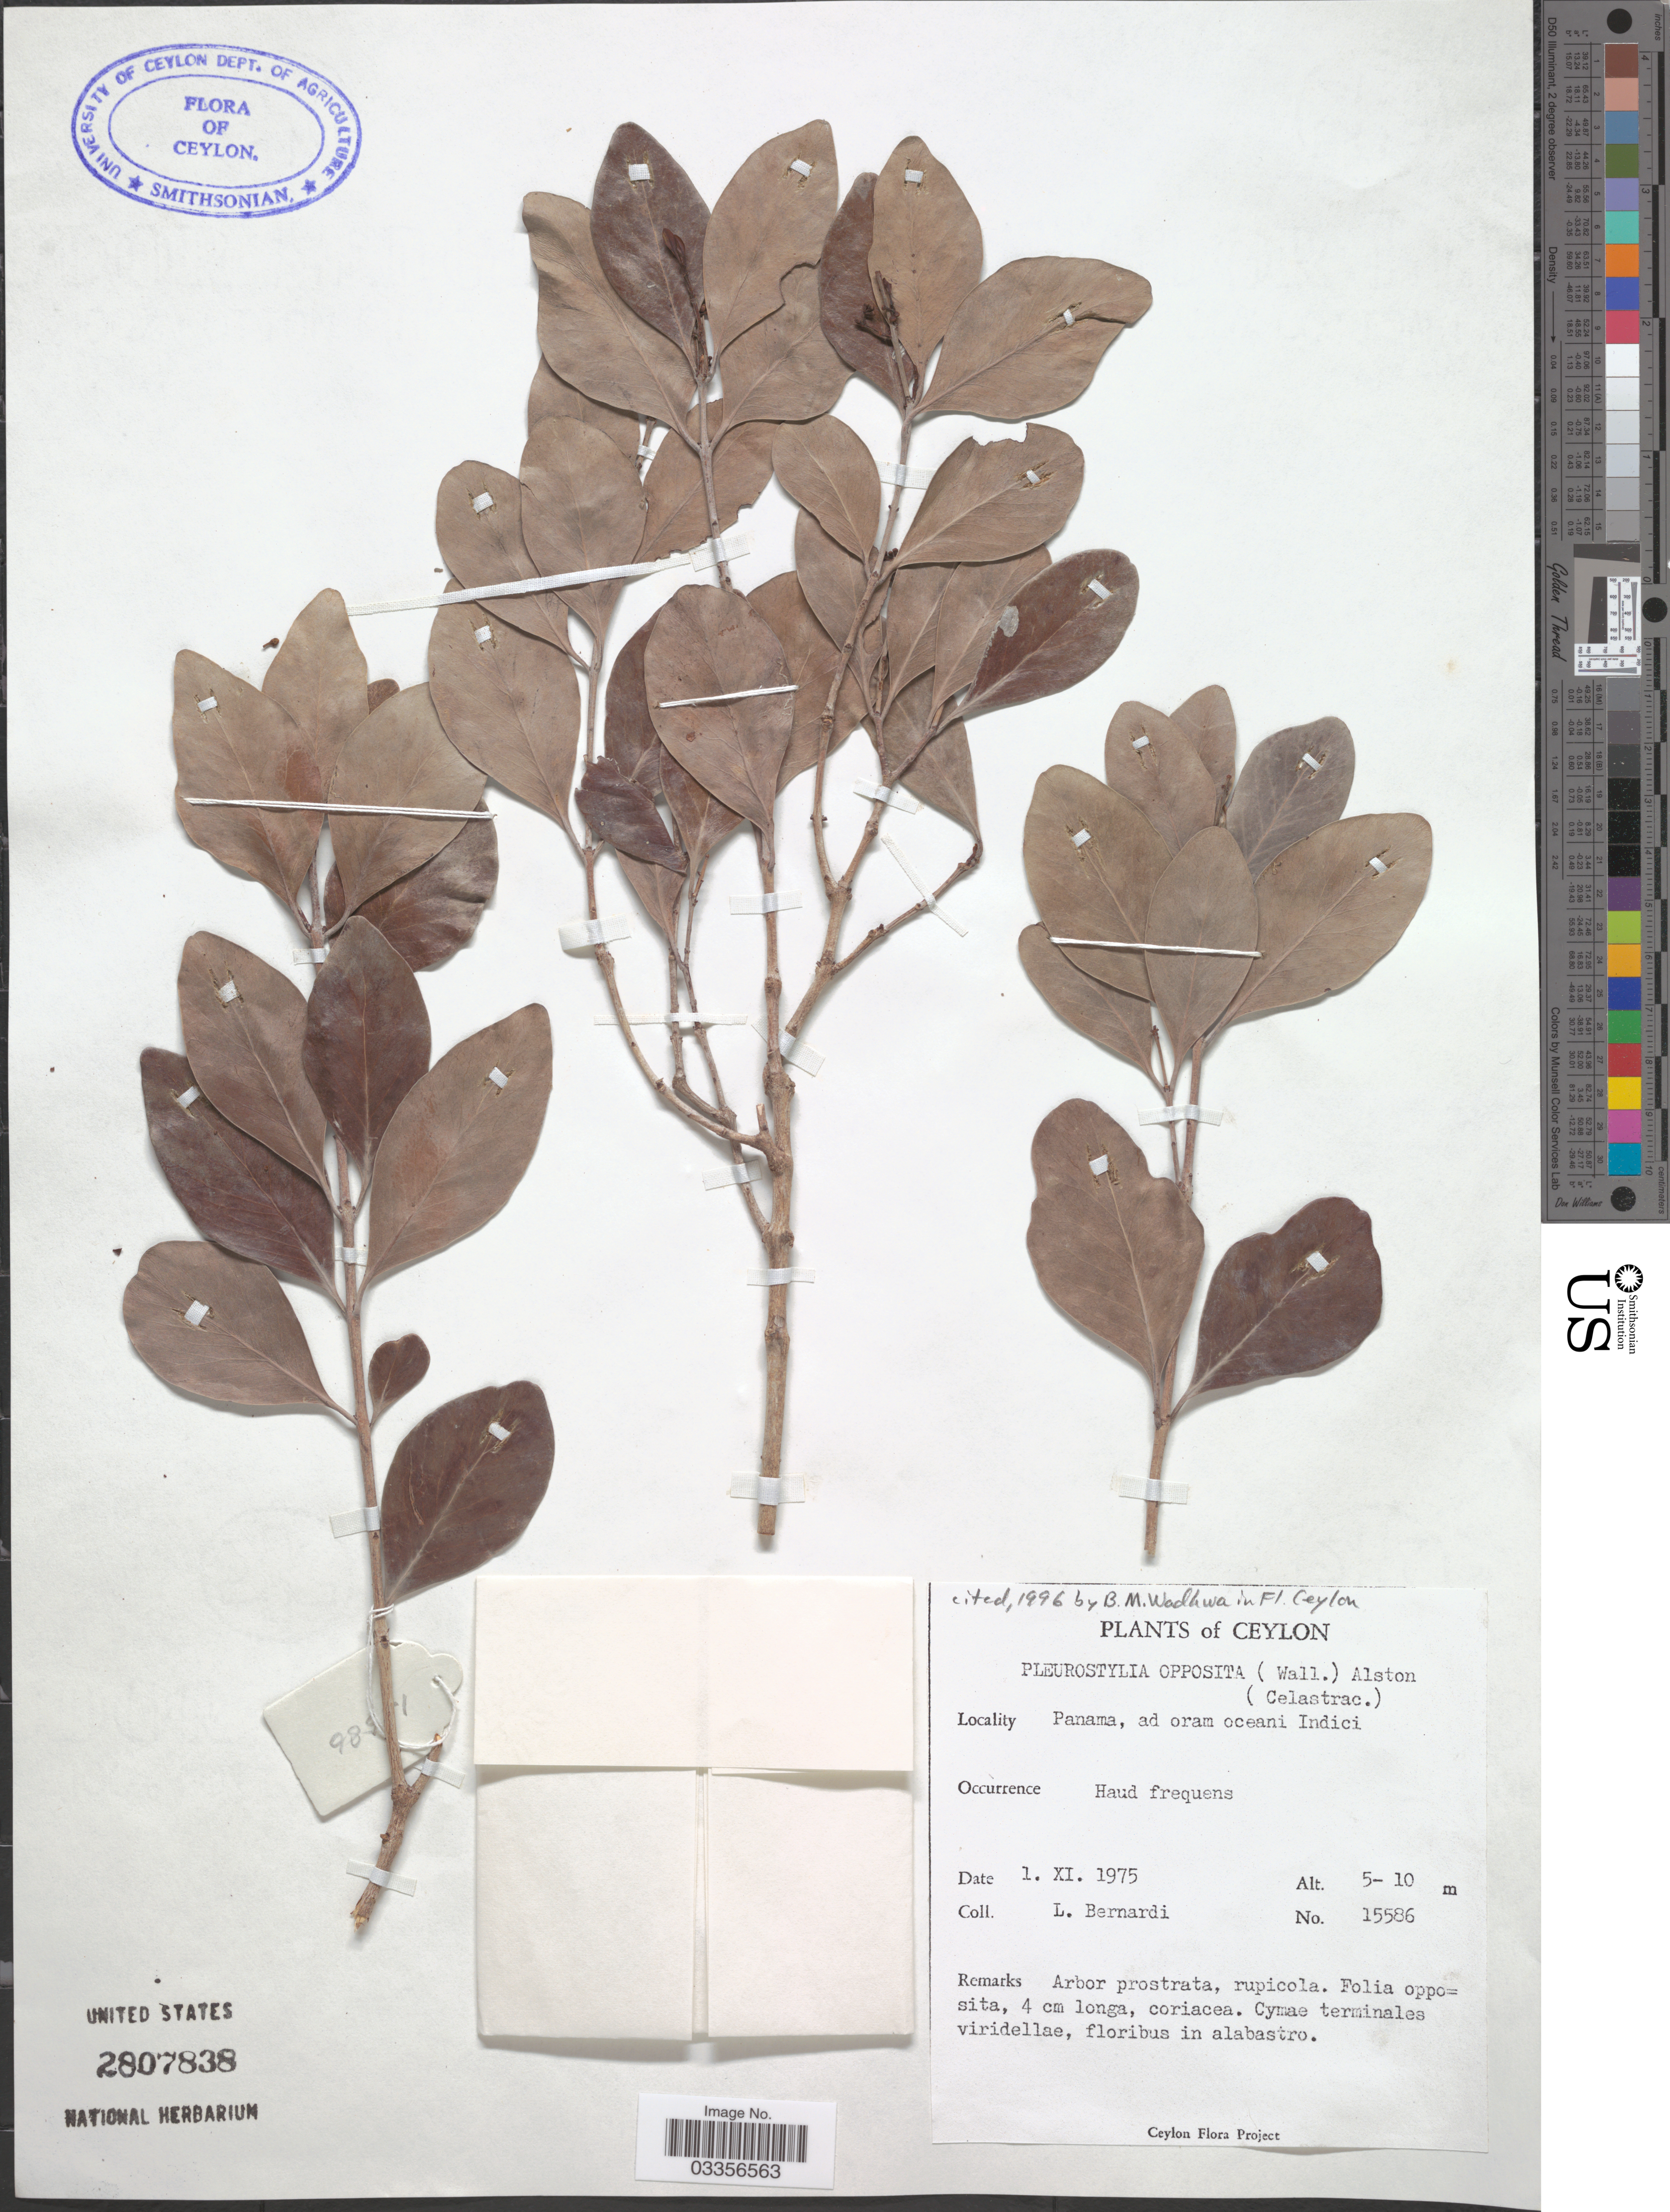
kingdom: Plantae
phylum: Tracheophyta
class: Magnoliopsida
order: Celastrales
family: Celastraceae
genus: Pleurostylia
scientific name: Pleurostylia opposita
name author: (Wall.) Alston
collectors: L. Bernardi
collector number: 15586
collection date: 1975-11-01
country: Sri Lanka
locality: Ceylon, Panama, ad oram oceani Indici.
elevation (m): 5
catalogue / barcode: US 2807838